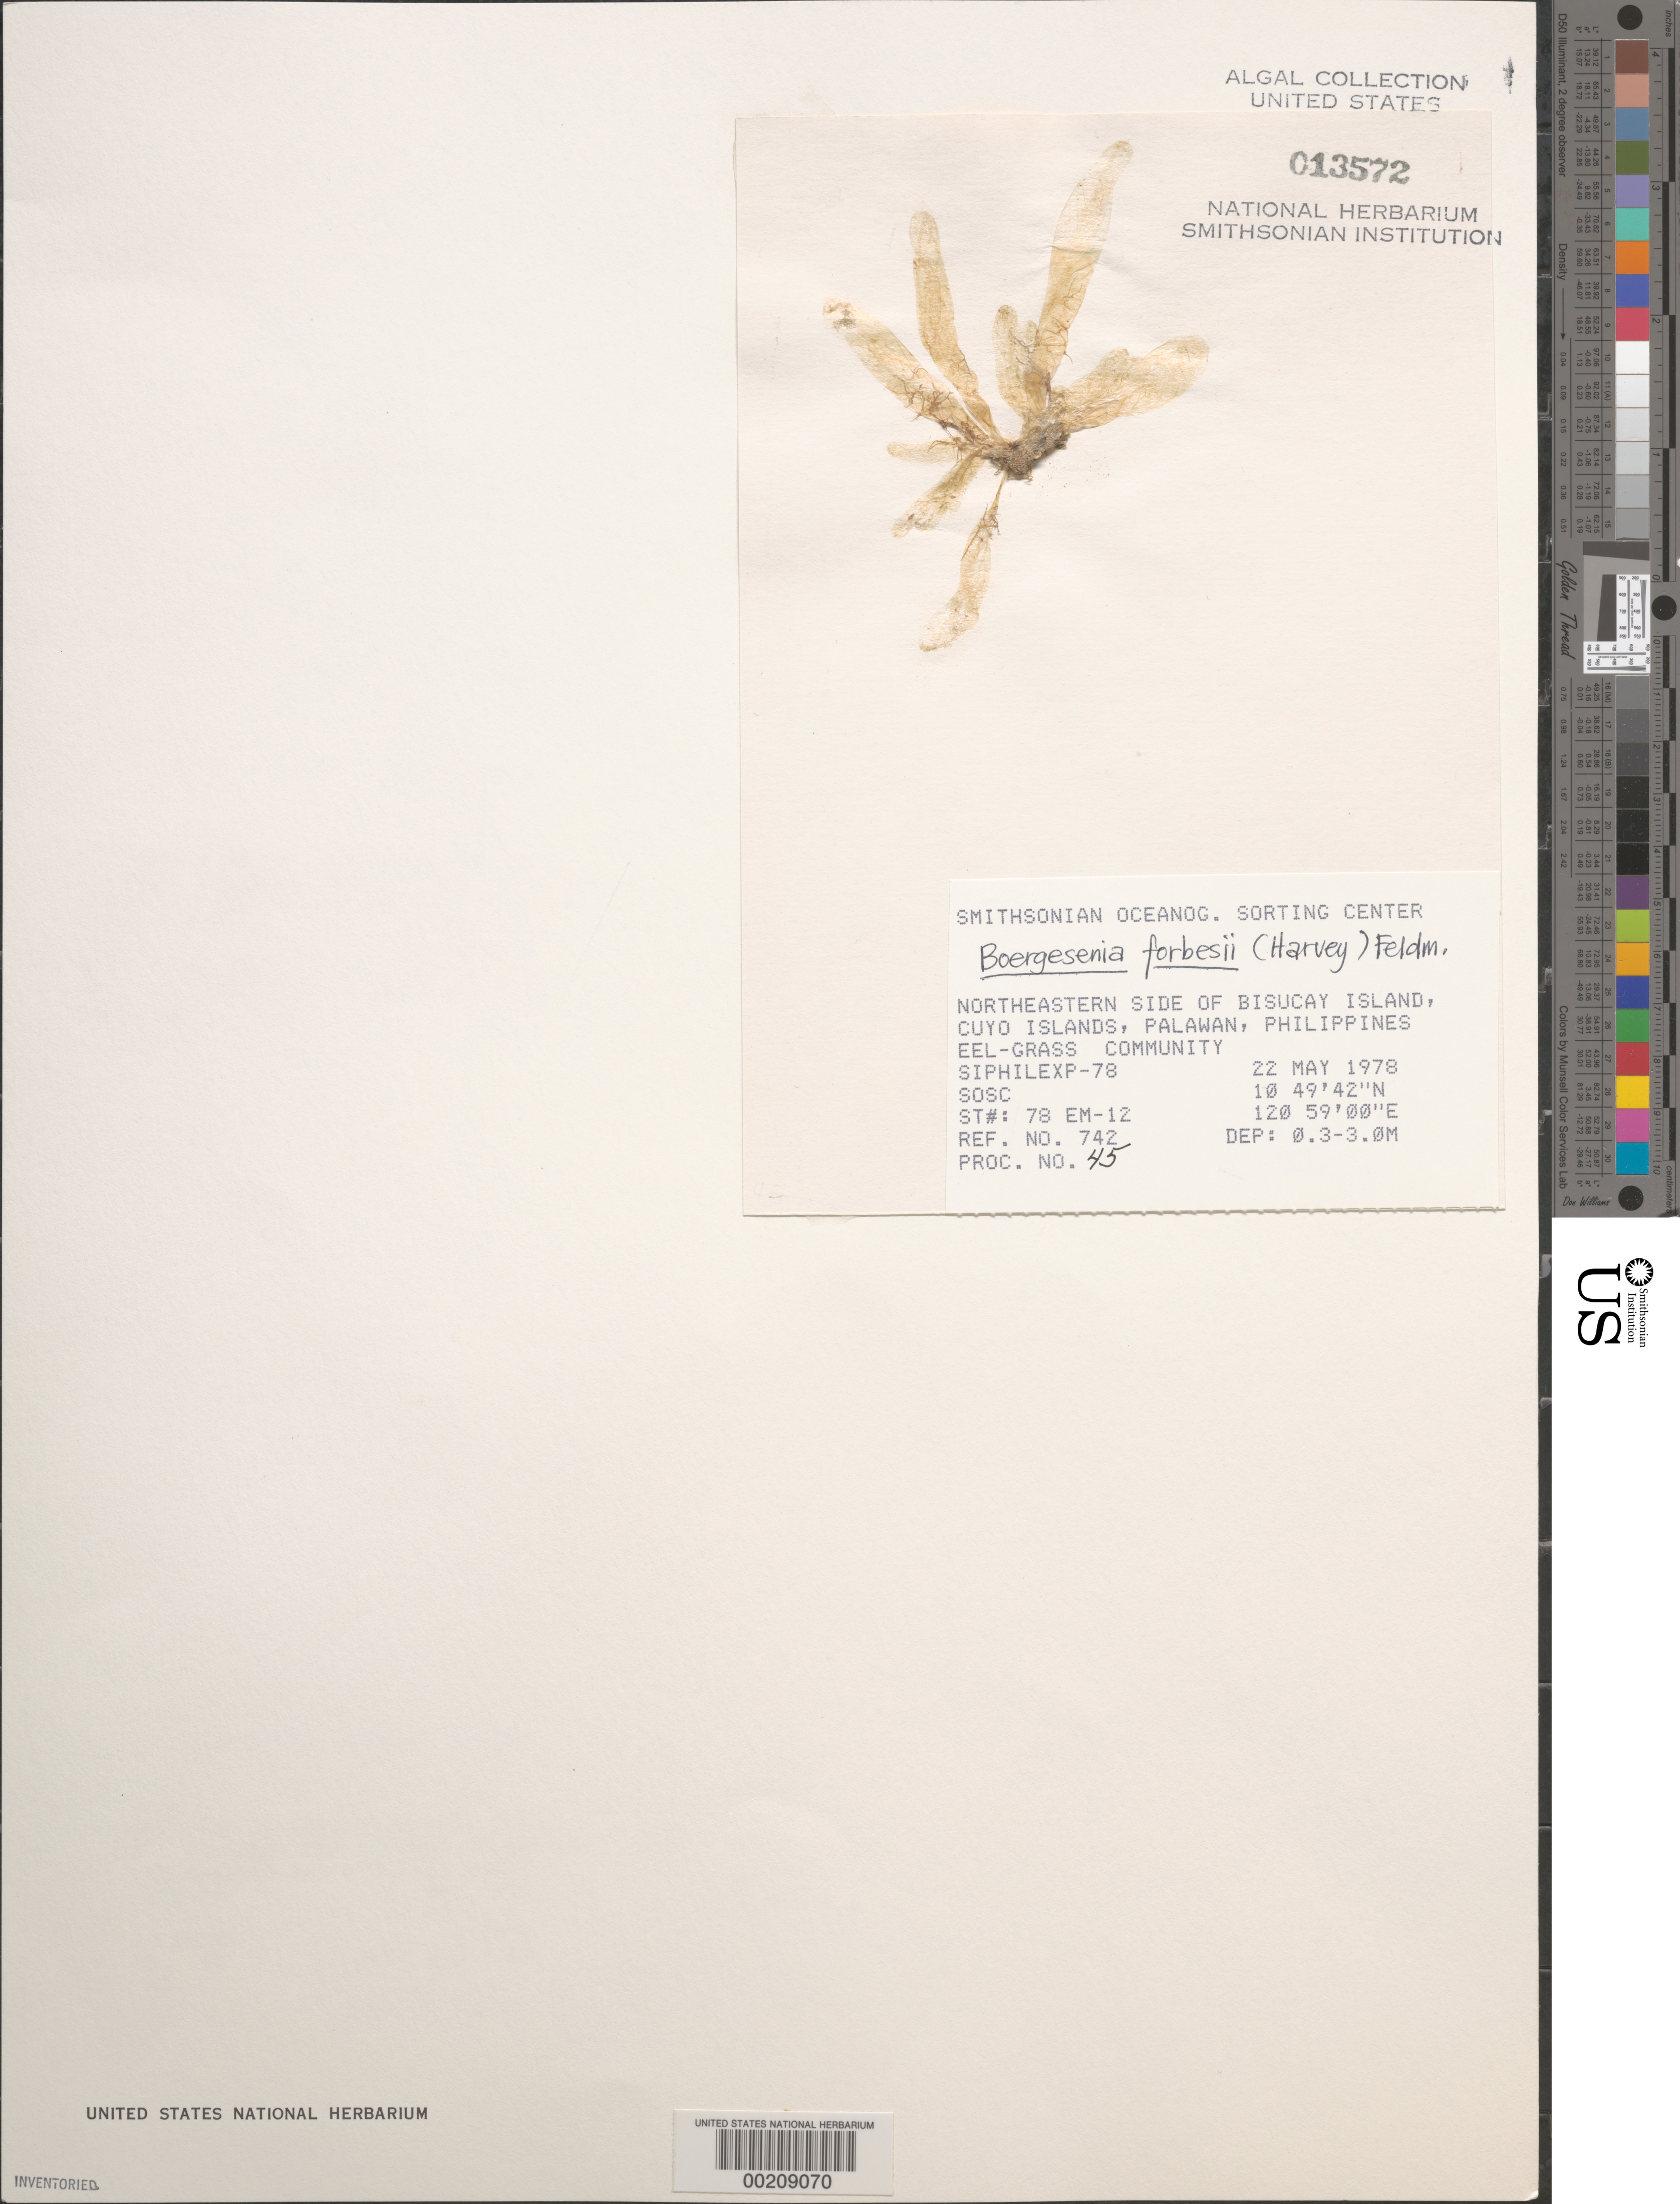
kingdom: Plantae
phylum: Chlorophyta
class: Ulvophyceae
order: Siphonocladales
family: Siphonocladaceae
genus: Boergesenia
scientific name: Boergesenia forbesii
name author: (Feldmann) Harv.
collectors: SOSC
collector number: Station 78 Em-12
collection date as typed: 22 May 1978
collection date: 1978-05-22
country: Philippines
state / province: Mimaropa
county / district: Palawan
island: Bisucay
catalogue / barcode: US 13572